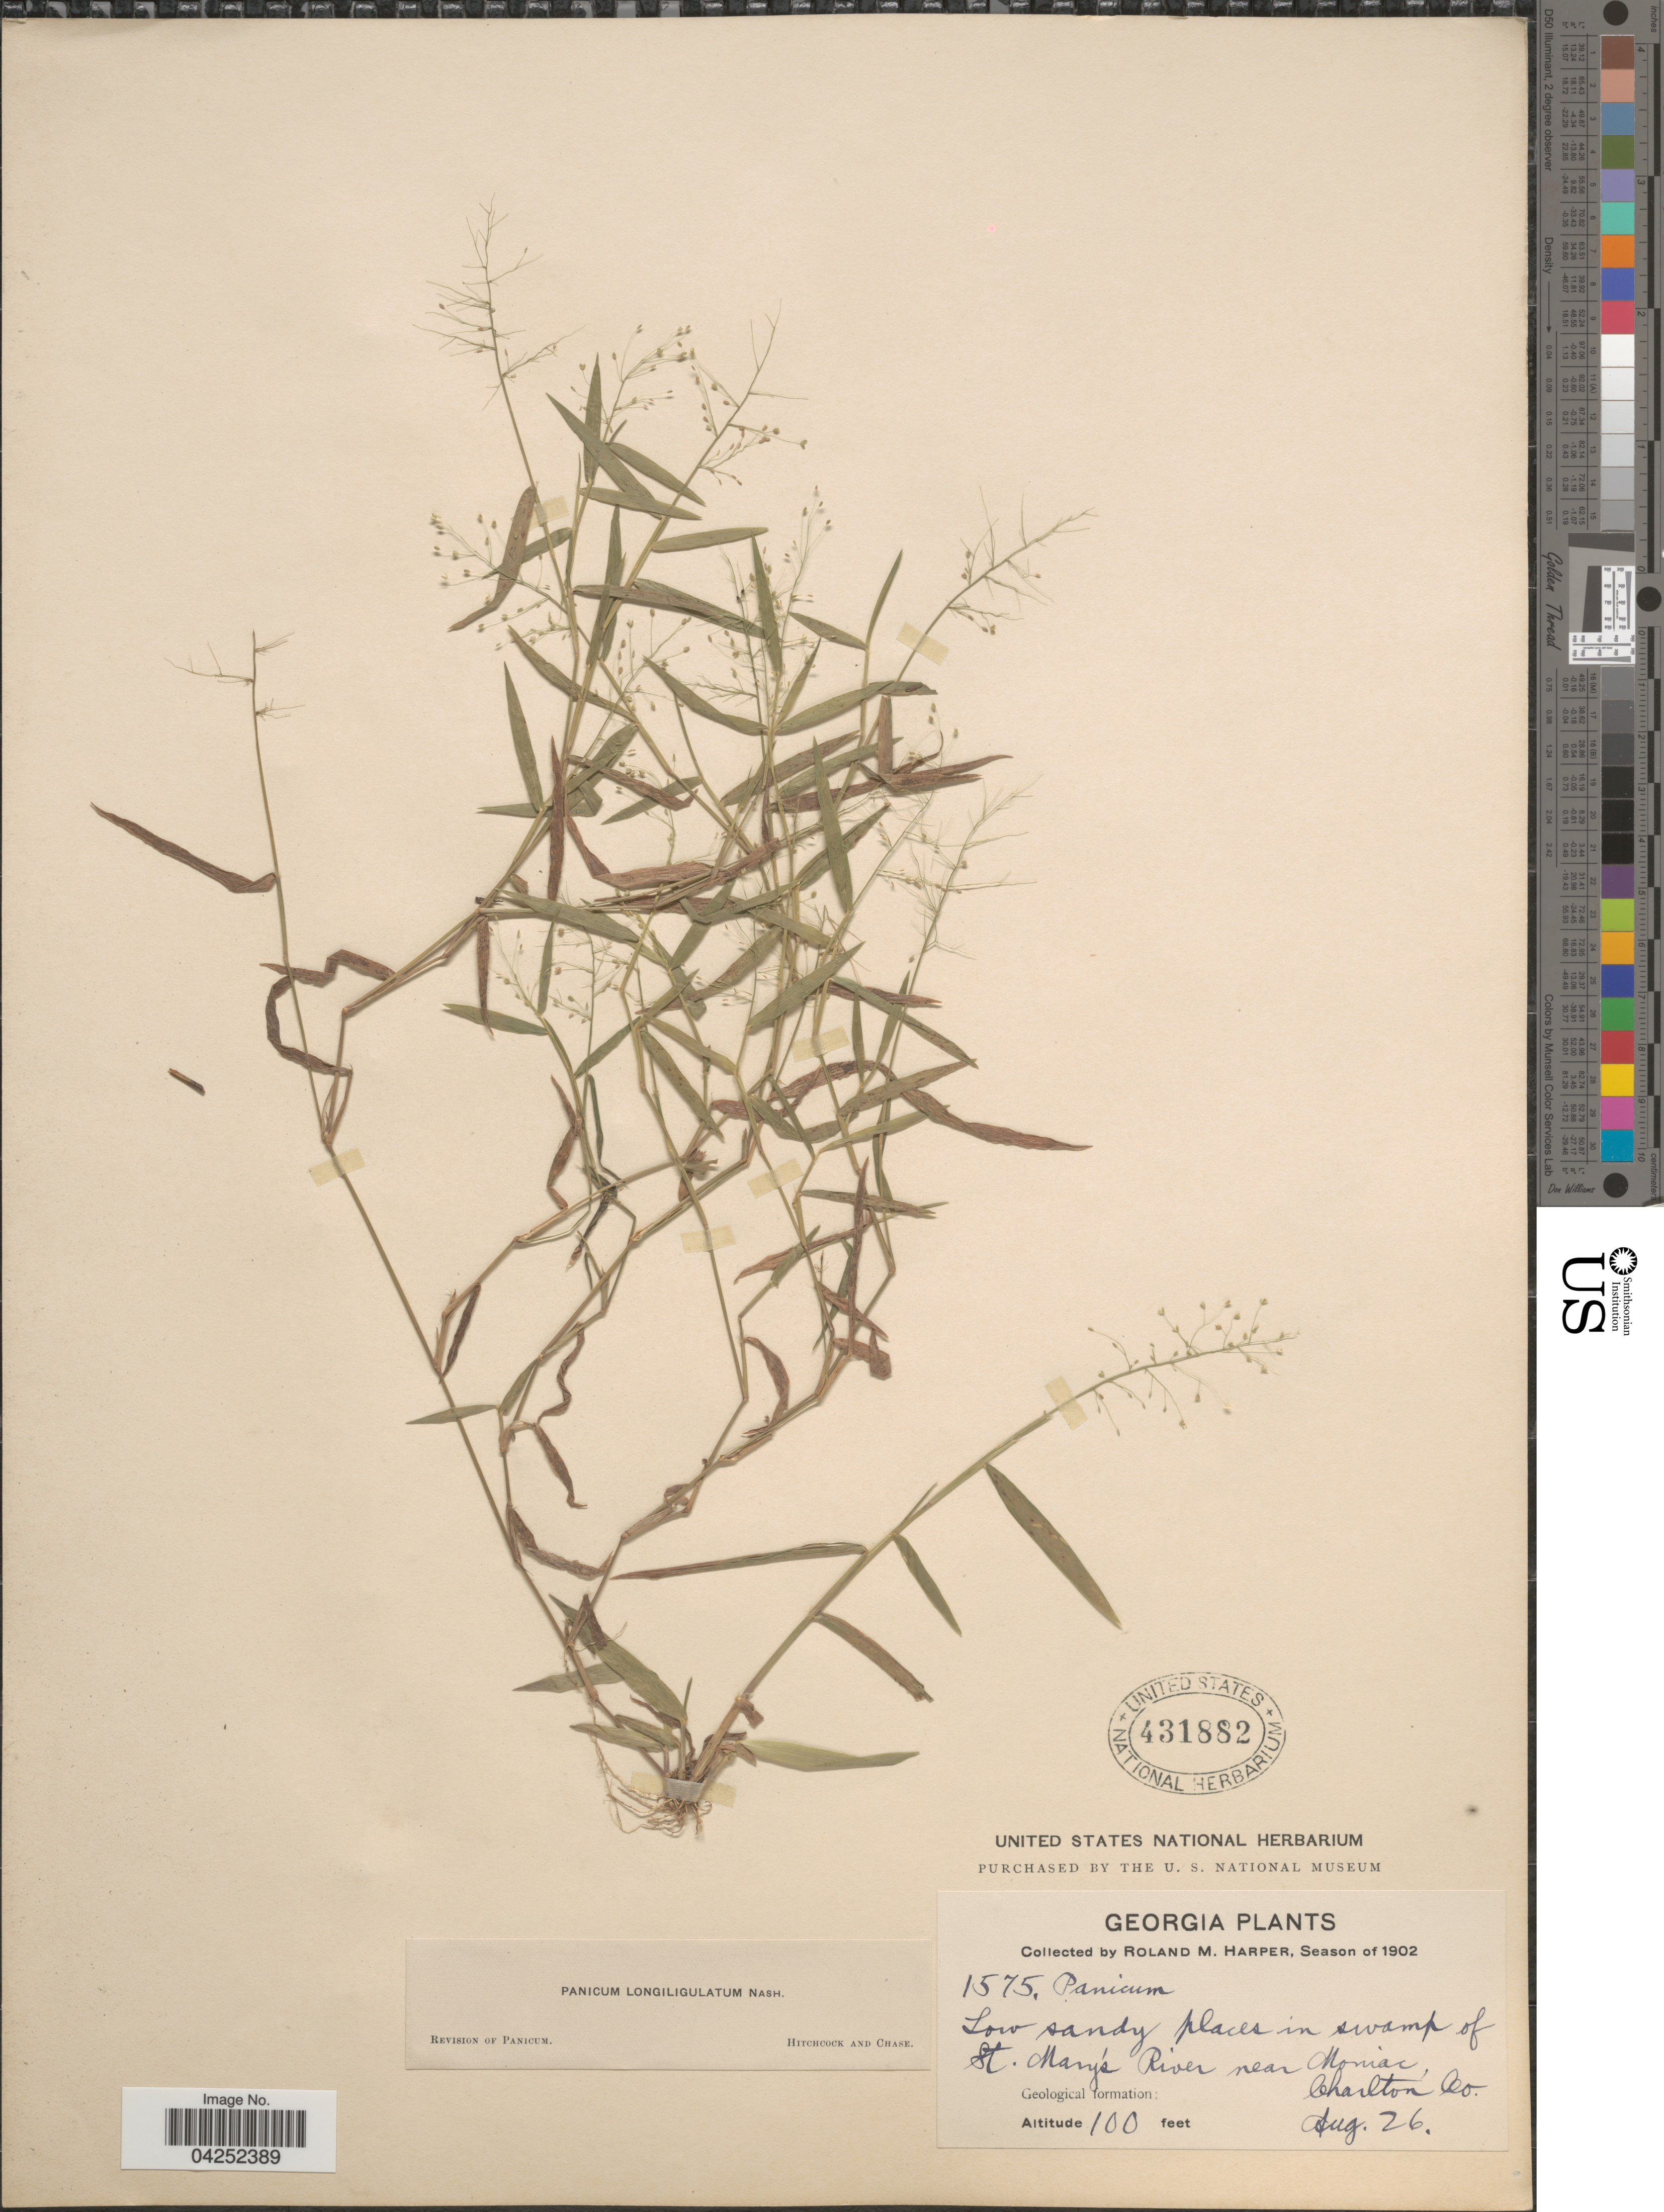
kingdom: Plantae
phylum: Tracheophyta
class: Liliopsida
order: Poales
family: Poaceae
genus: Dichanthelium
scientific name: Dichanthelium acuminatum var. longiligulatum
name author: (Nash) Gould & C.A. Clark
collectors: R. M. Harper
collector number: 1575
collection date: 1902-08-26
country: United States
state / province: Georgia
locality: Low sandy places in swamp of St. Mary's River near Moniac, Charlton Co.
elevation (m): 30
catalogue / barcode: US 431882